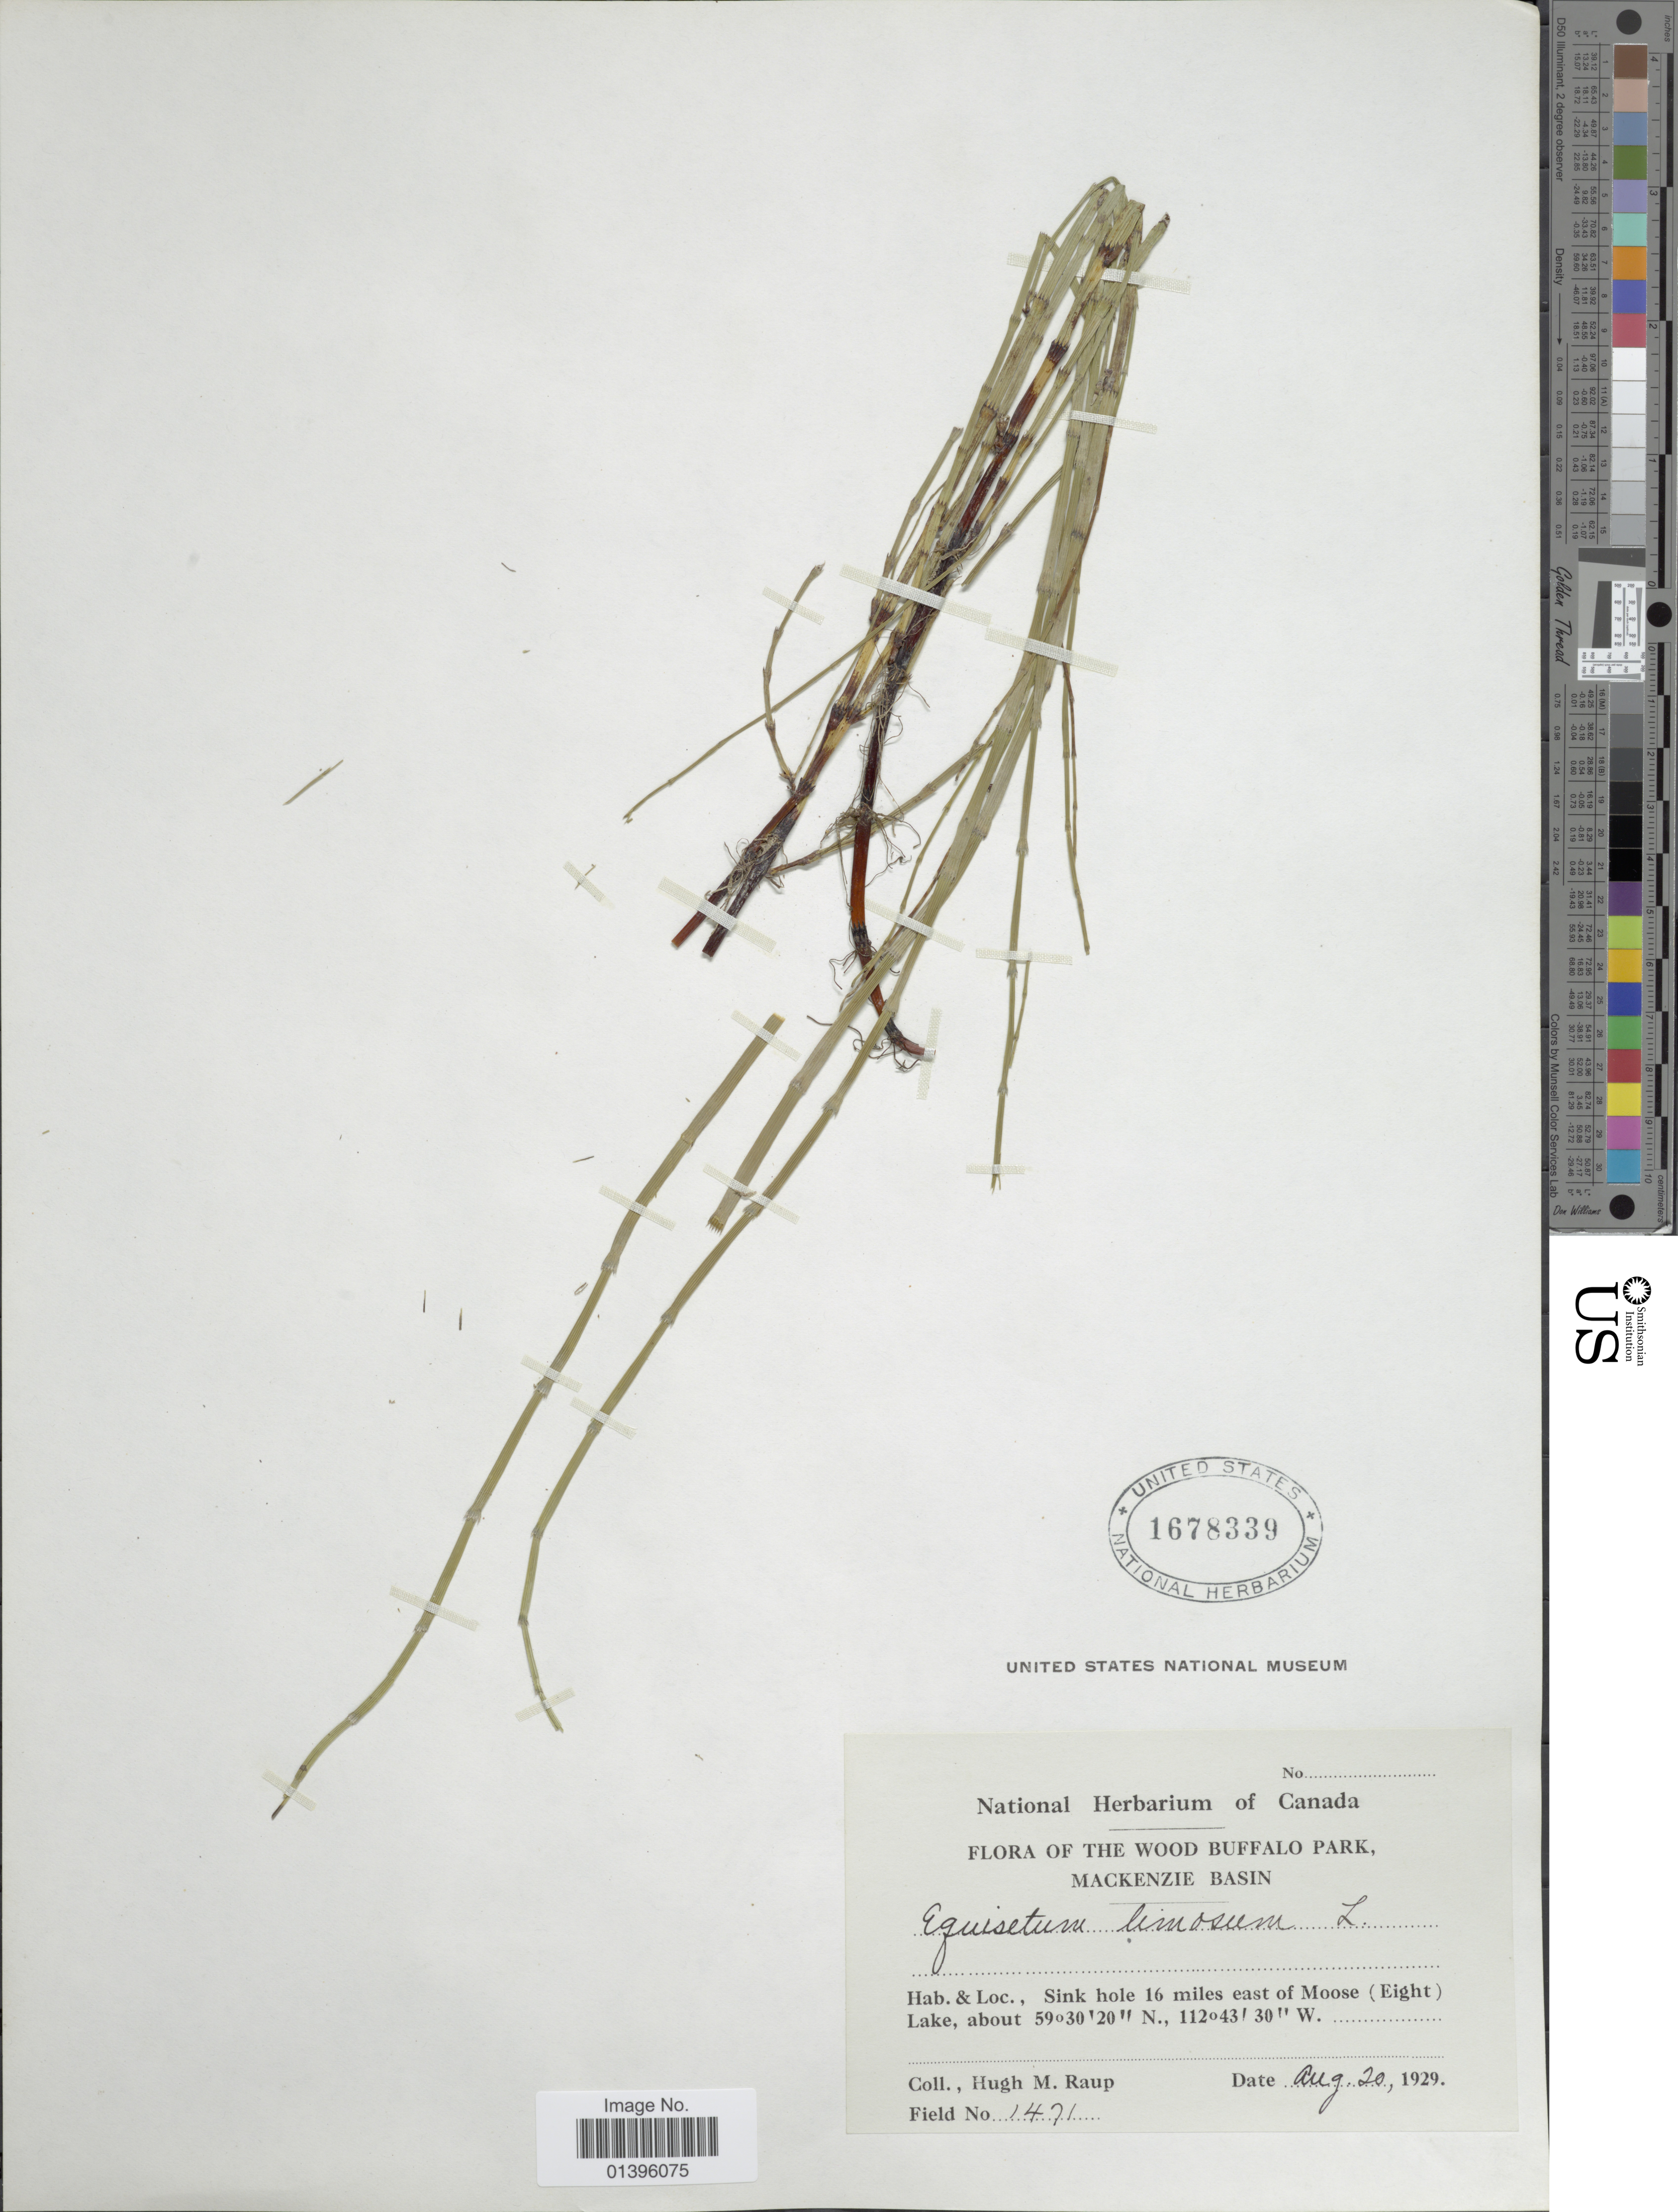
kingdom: Plantae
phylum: Tracheophyta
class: Polypodiopsida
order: Equisetales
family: Equisetaceae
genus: Equisetum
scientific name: Equisetum fluviatile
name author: L.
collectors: H. Raup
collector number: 1471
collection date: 1929-08-20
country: Canada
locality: The Wood Buffalo Park, Mackenzie Basin. Sink hole 16 miles east of Moose (Eight) Lake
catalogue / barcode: US 1678339